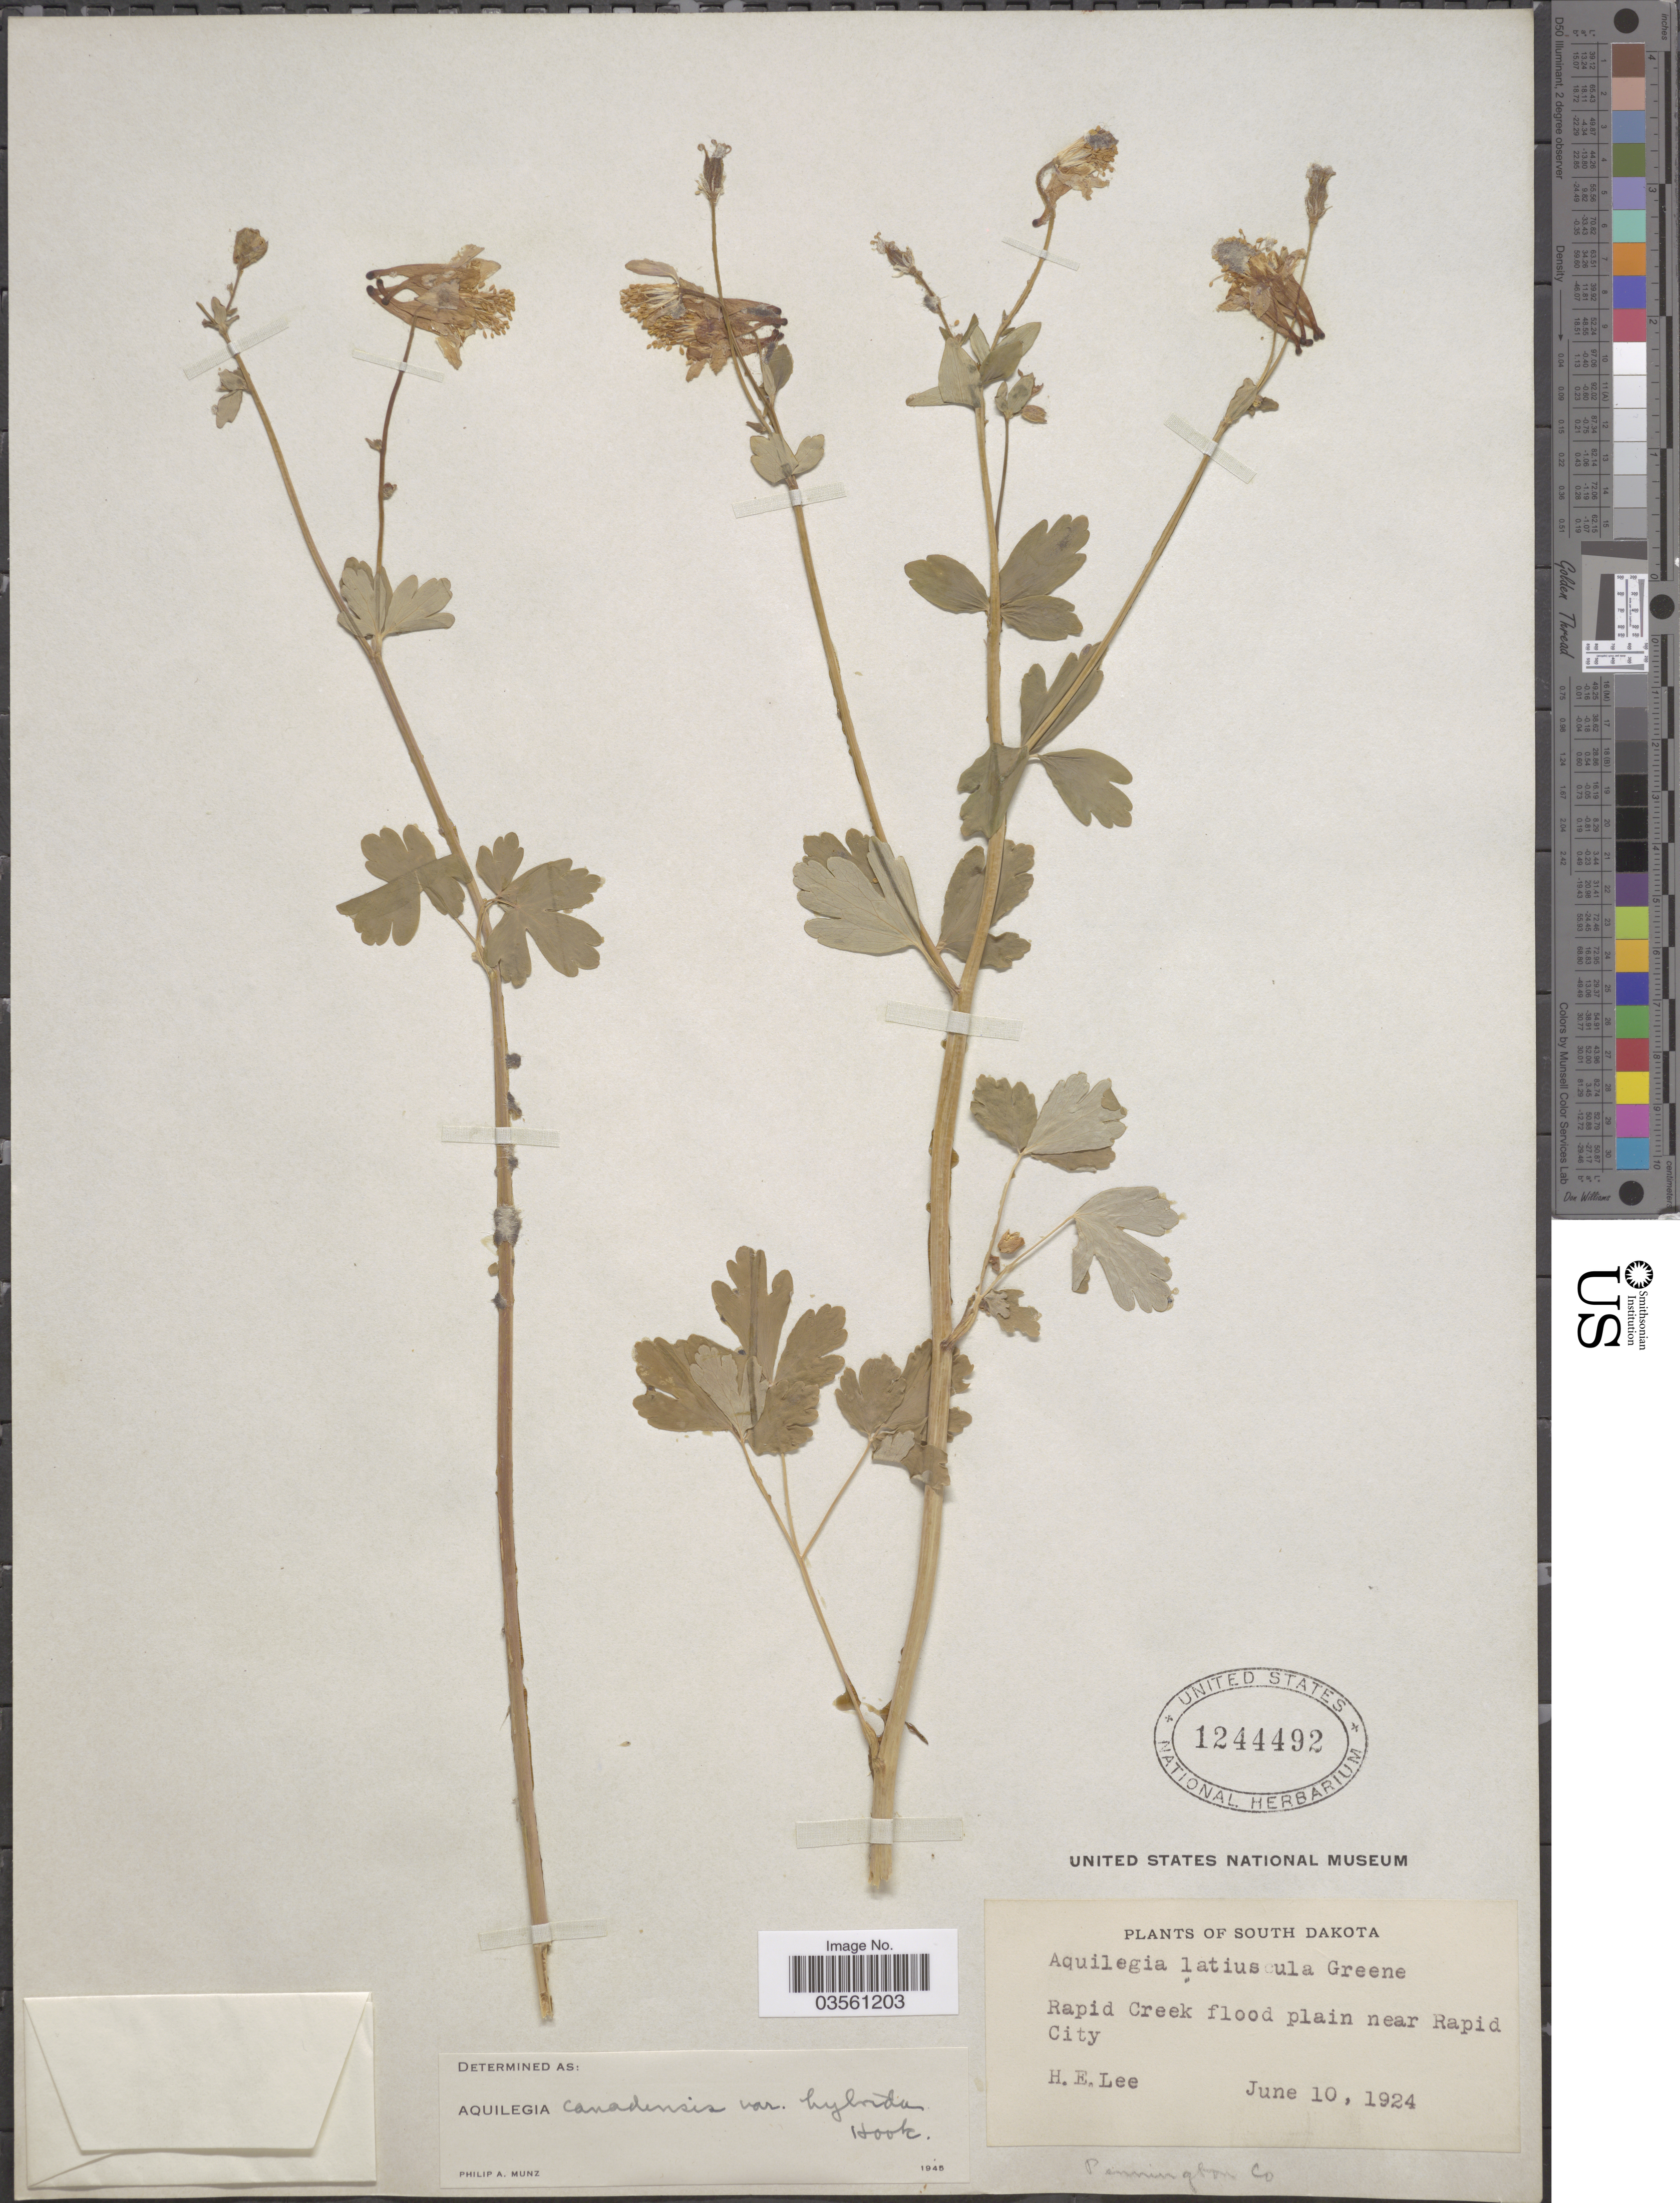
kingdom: Plantae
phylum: Tracheophyta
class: Magnoliopsida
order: Ranunculales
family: Ranunculaceae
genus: Aquilegia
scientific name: Aquilegia canadensis var. hybrida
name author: Hook.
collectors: H. Lee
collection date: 1924-06-10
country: United States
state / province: South Dakota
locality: Rapid Creek flood plain near Rapid City. Pennington Co.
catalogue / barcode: US 1244492